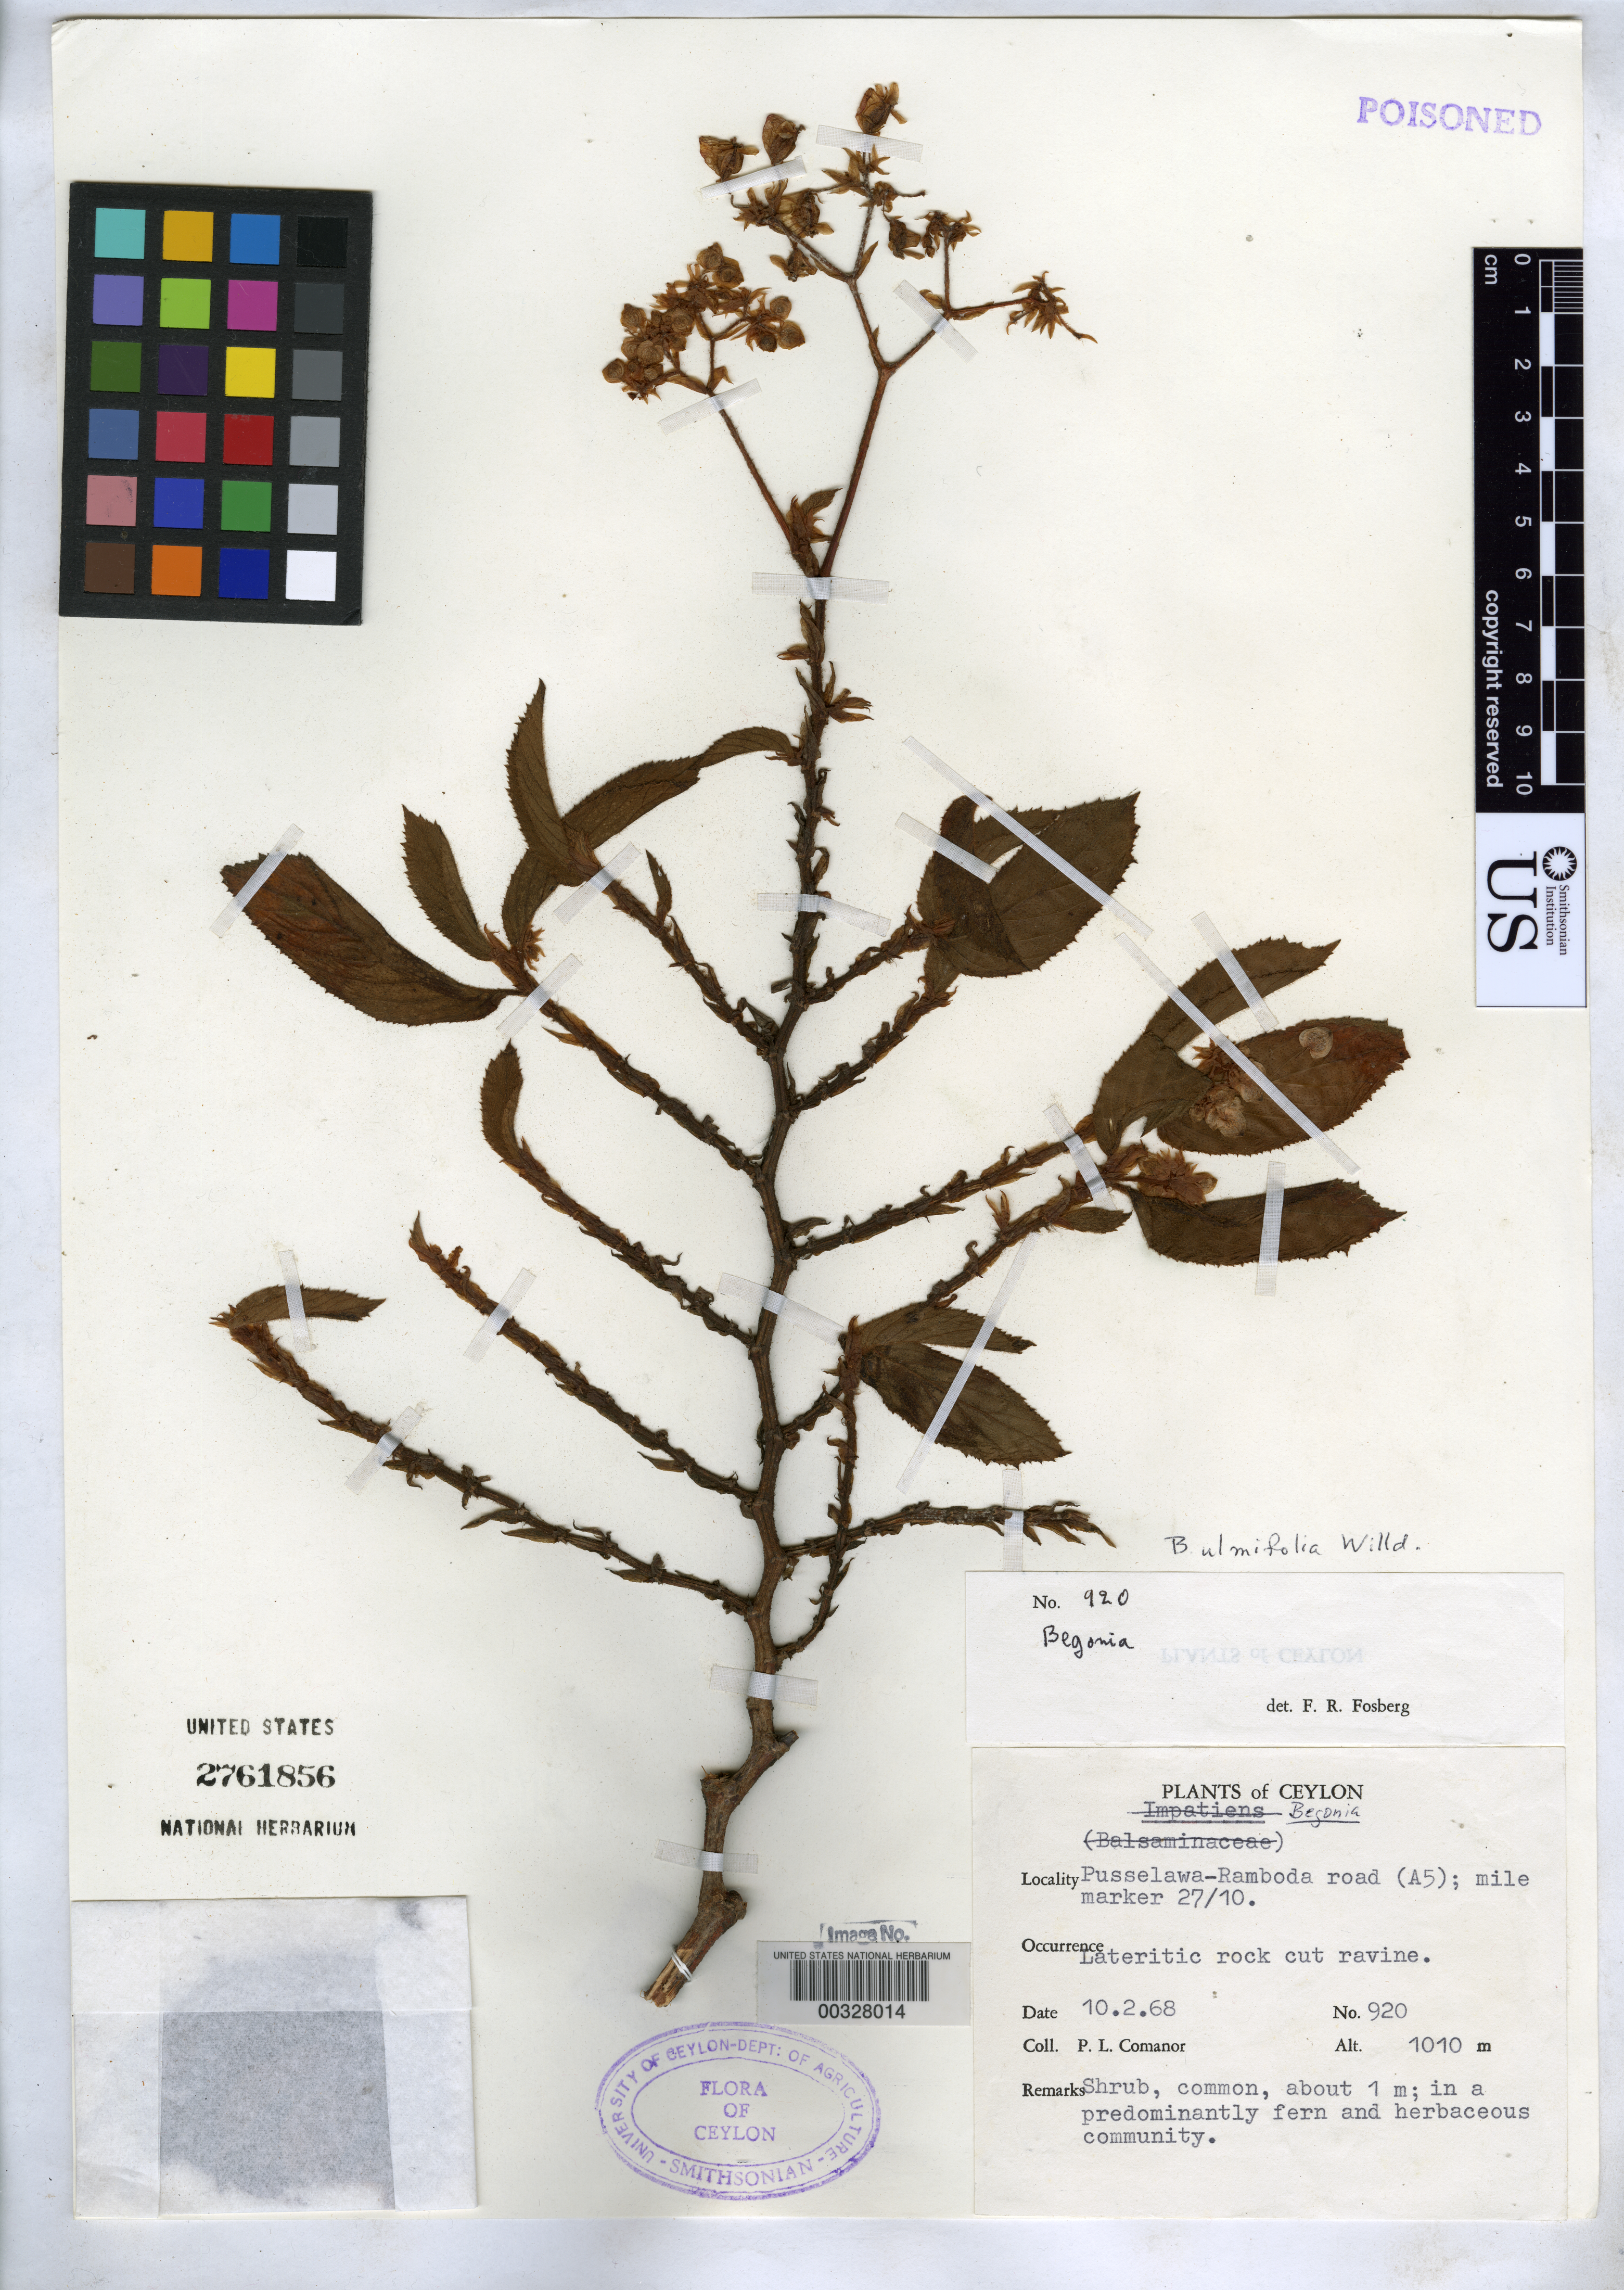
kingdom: Plantae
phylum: Tracheophyta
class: Magnoliopsida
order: Cucurbitales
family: Begoniaceae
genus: Begonia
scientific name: Begonia ulmifolia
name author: Willd.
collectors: P. Comanor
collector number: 920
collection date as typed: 10 Feb 1968 or 02 Oct 1968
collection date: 1968-02-10 or 1968-10-02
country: Sri Lanka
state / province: Central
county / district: Nuwara Eliya Dist.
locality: Pussellawa - rambode road (a5), mile 27/10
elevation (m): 1010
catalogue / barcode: US 2761856